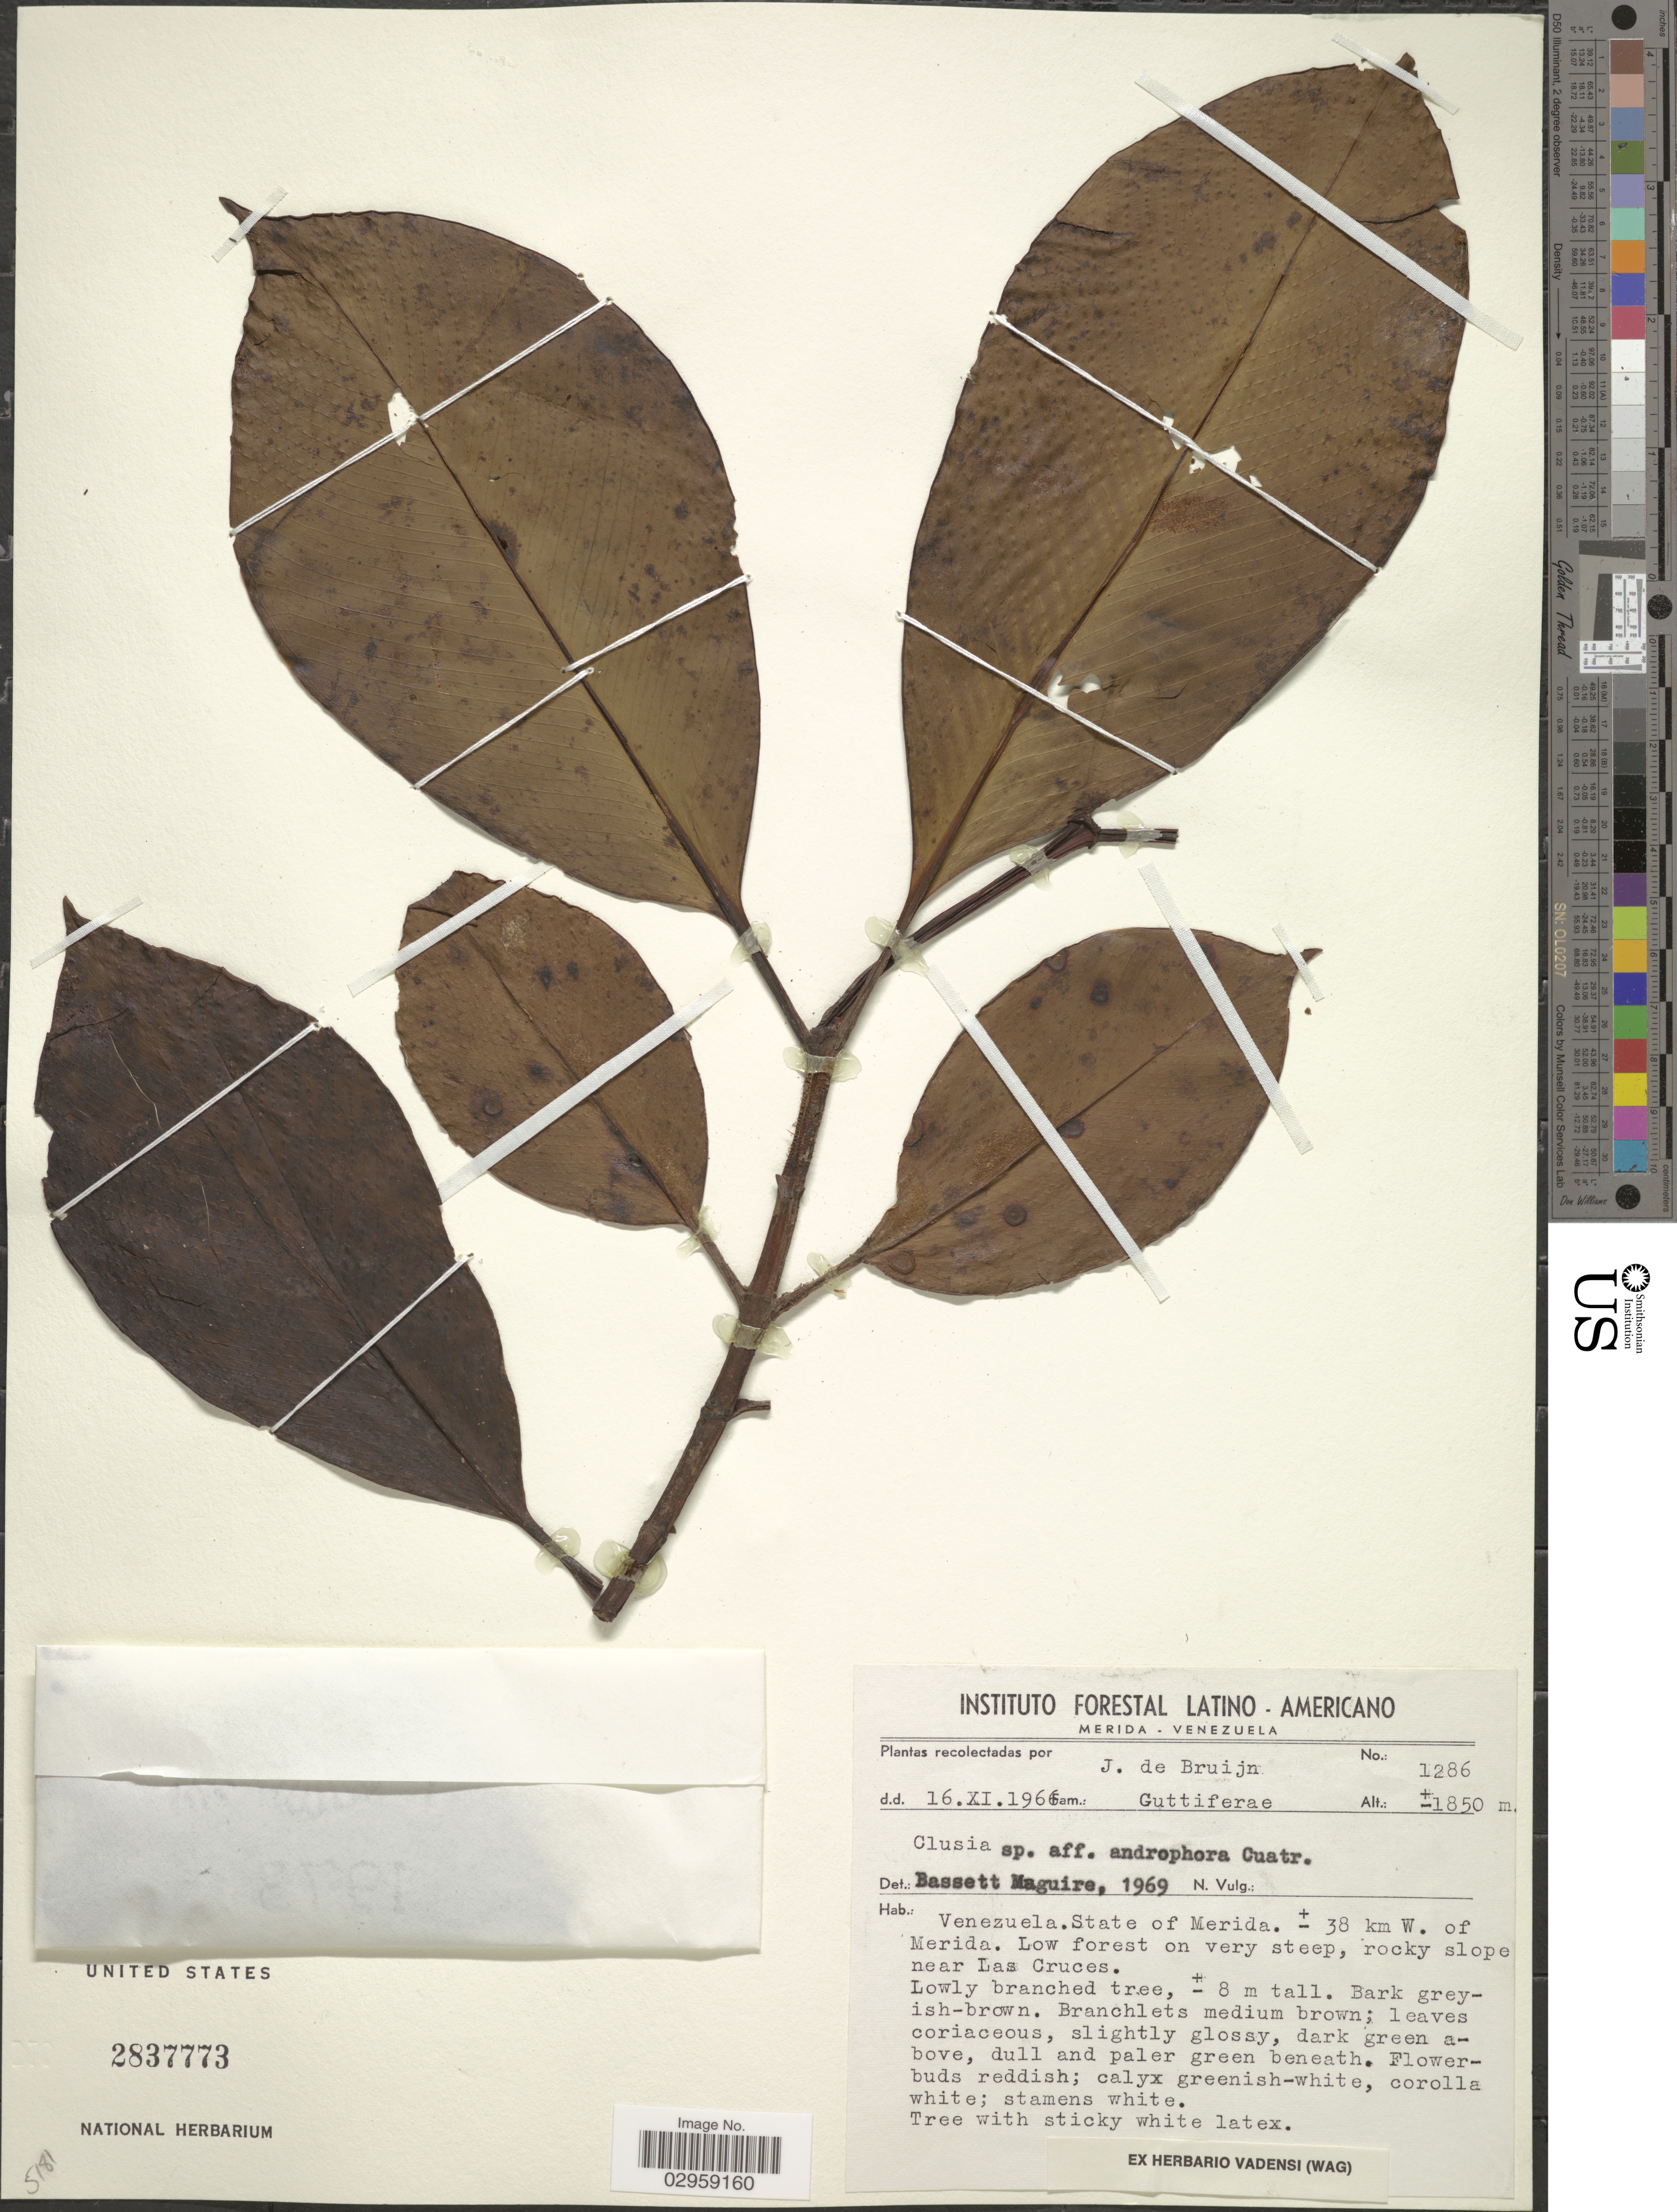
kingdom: Plantae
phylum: Tracheophyta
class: Magnoliopsida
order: Malpighiales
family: Clusiaceae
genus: Clusia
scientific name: Clusia androphora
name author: Cuatrec.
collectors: J. Bruijn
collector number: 1286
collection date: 1966-11-16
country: Venezuela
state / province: Mérida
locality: ± 38 km W. of Merida. Rocky slope near Las Cruces.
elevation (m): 1850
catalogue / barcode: US 2837773